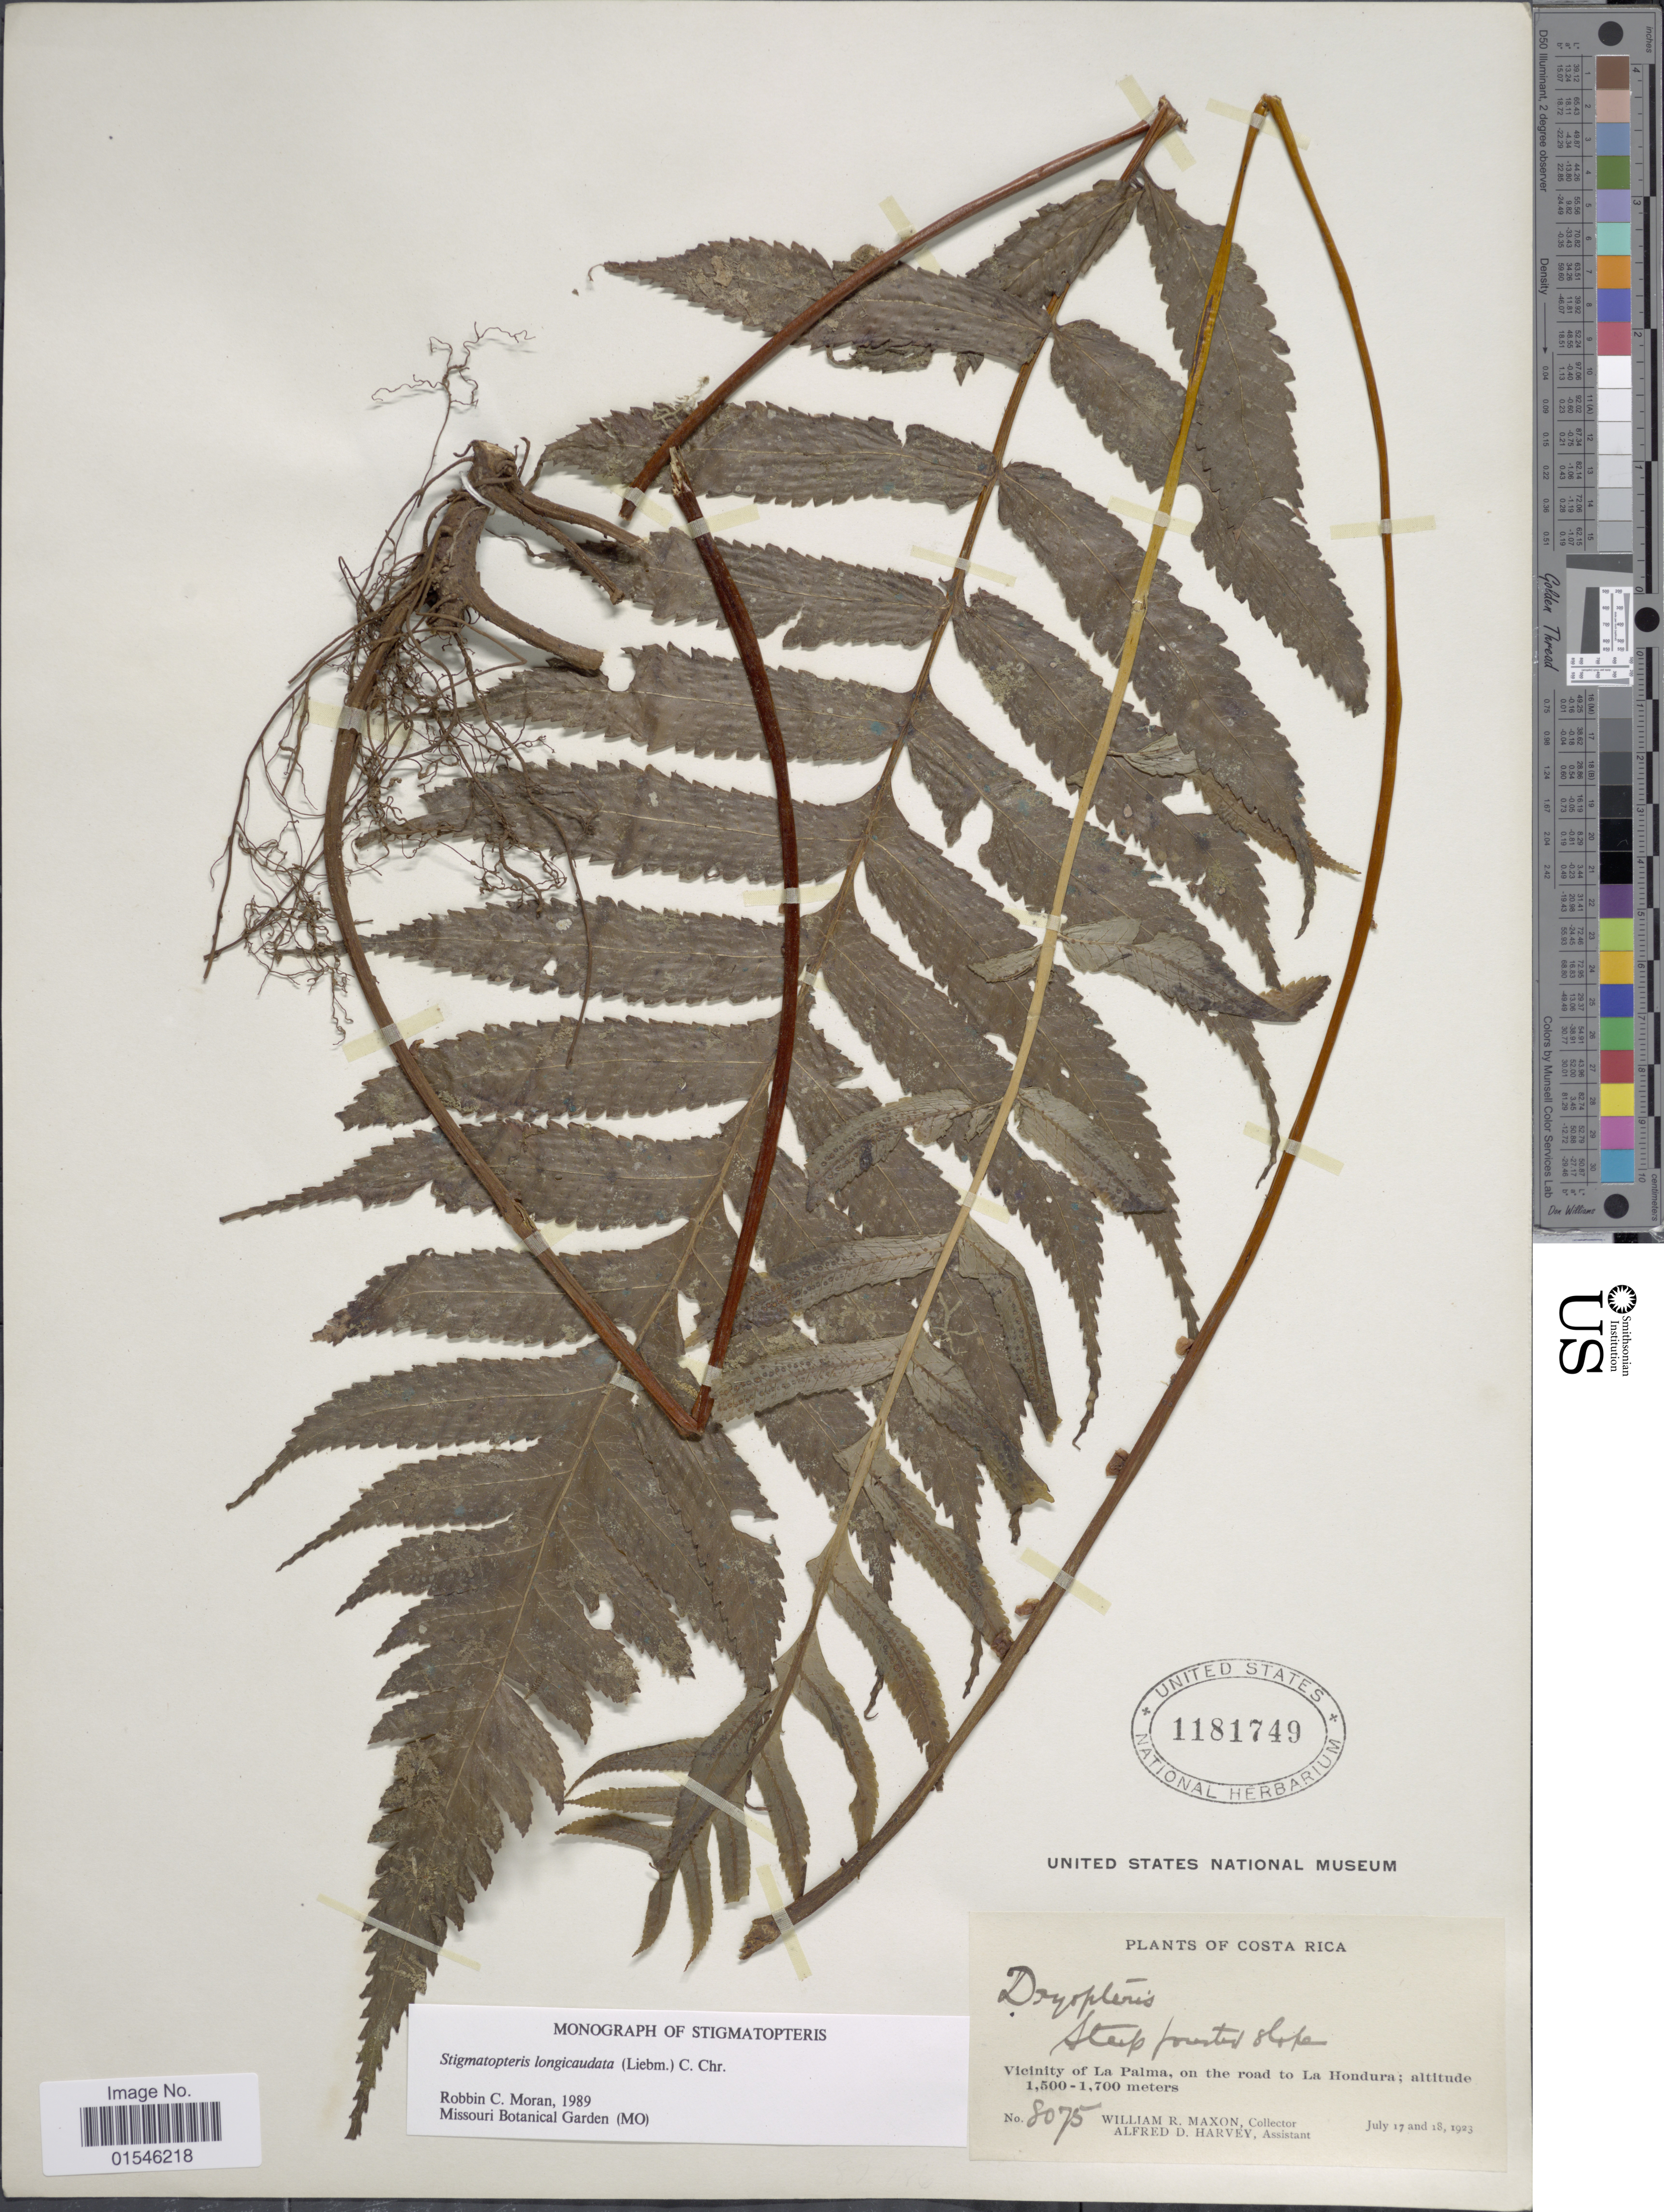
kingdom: Plantae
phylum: Tracheophyta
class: Polypodiopsida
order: Polypodiales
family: Dryopteridaceae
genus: Stigmatopteris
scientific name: Stigmatopteris longicaudata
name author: (Leibm.) C. Chr.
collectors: W. R. Maxon & A. D. Harvey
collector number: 8075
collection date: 1923-07-17/1923-07-18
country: Costa Rica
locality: Vicinity of La Palma, on the road to La Hondura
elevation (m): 1500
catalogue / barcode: US 1181749